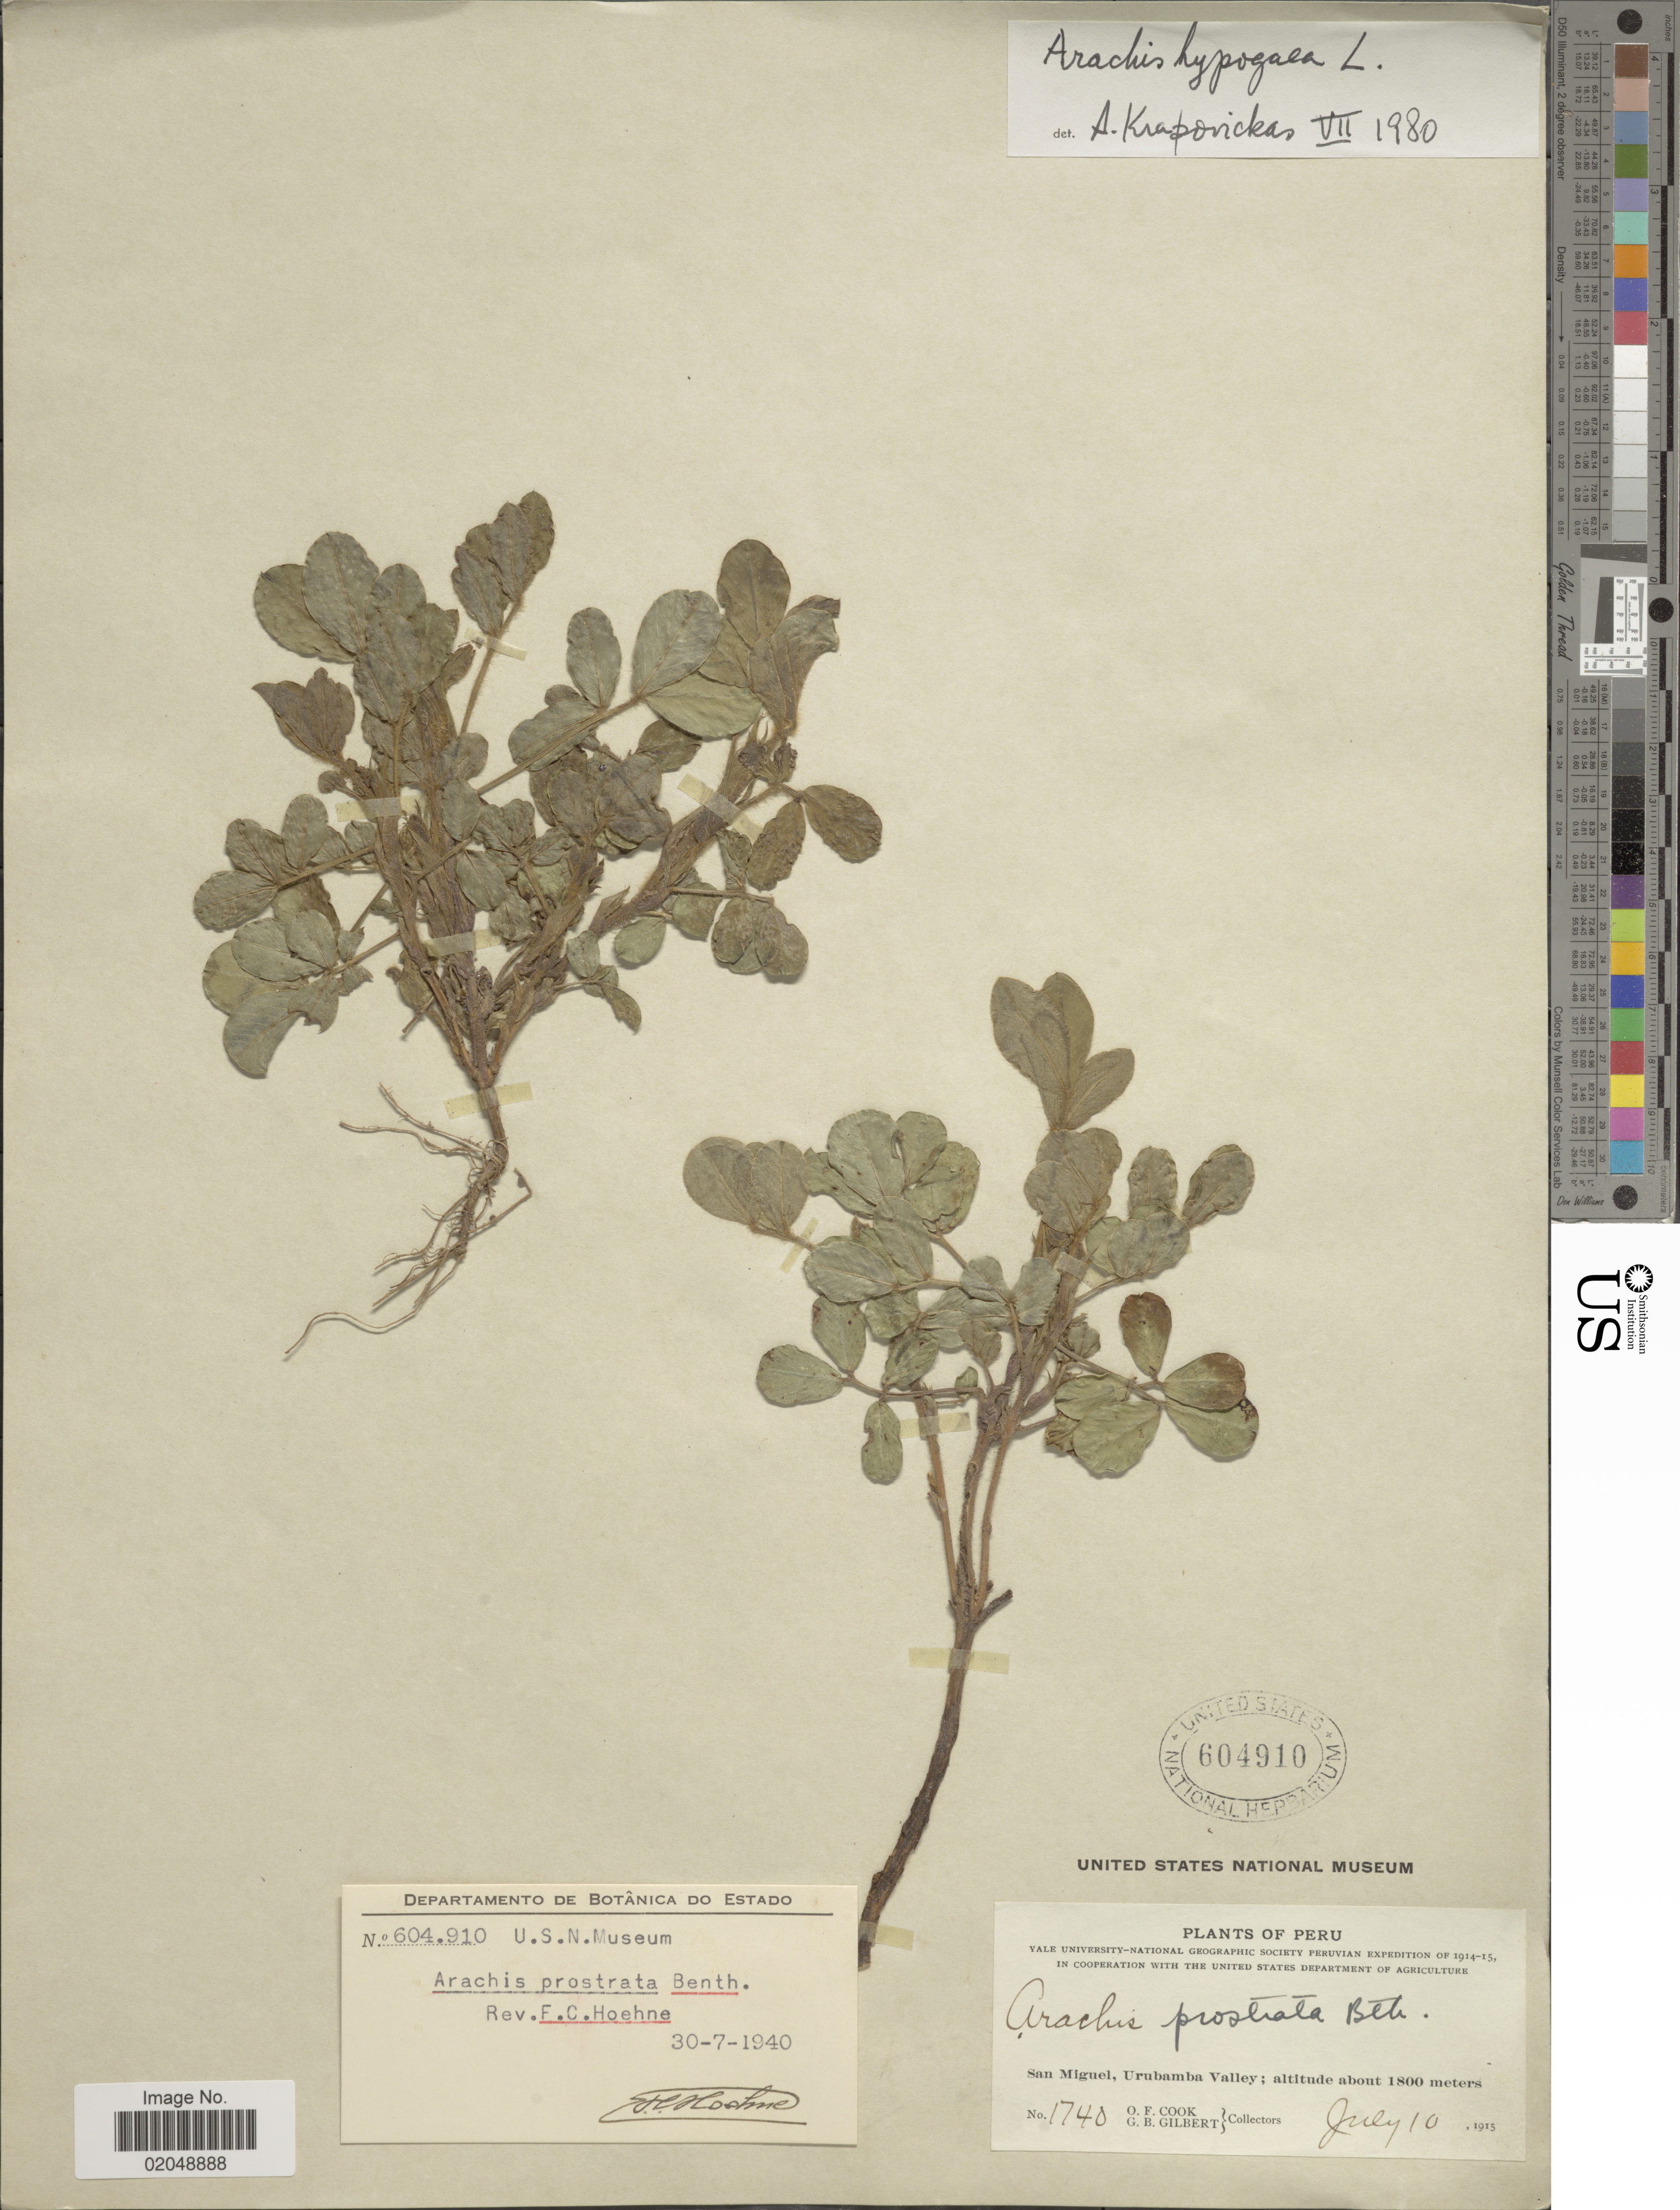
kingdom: Plantae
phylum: Tracheophyta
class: Magnoliopsida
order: Fabales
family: Fabaceae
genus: Arachis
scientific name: Arachis hypogaea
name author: L.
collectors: O. F. Cook & G. B. Gilbert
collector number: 1740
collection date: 1915-07-10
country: Peru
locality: San Miguel, Urubamba Valley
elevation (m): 1800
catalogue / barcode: US 604910